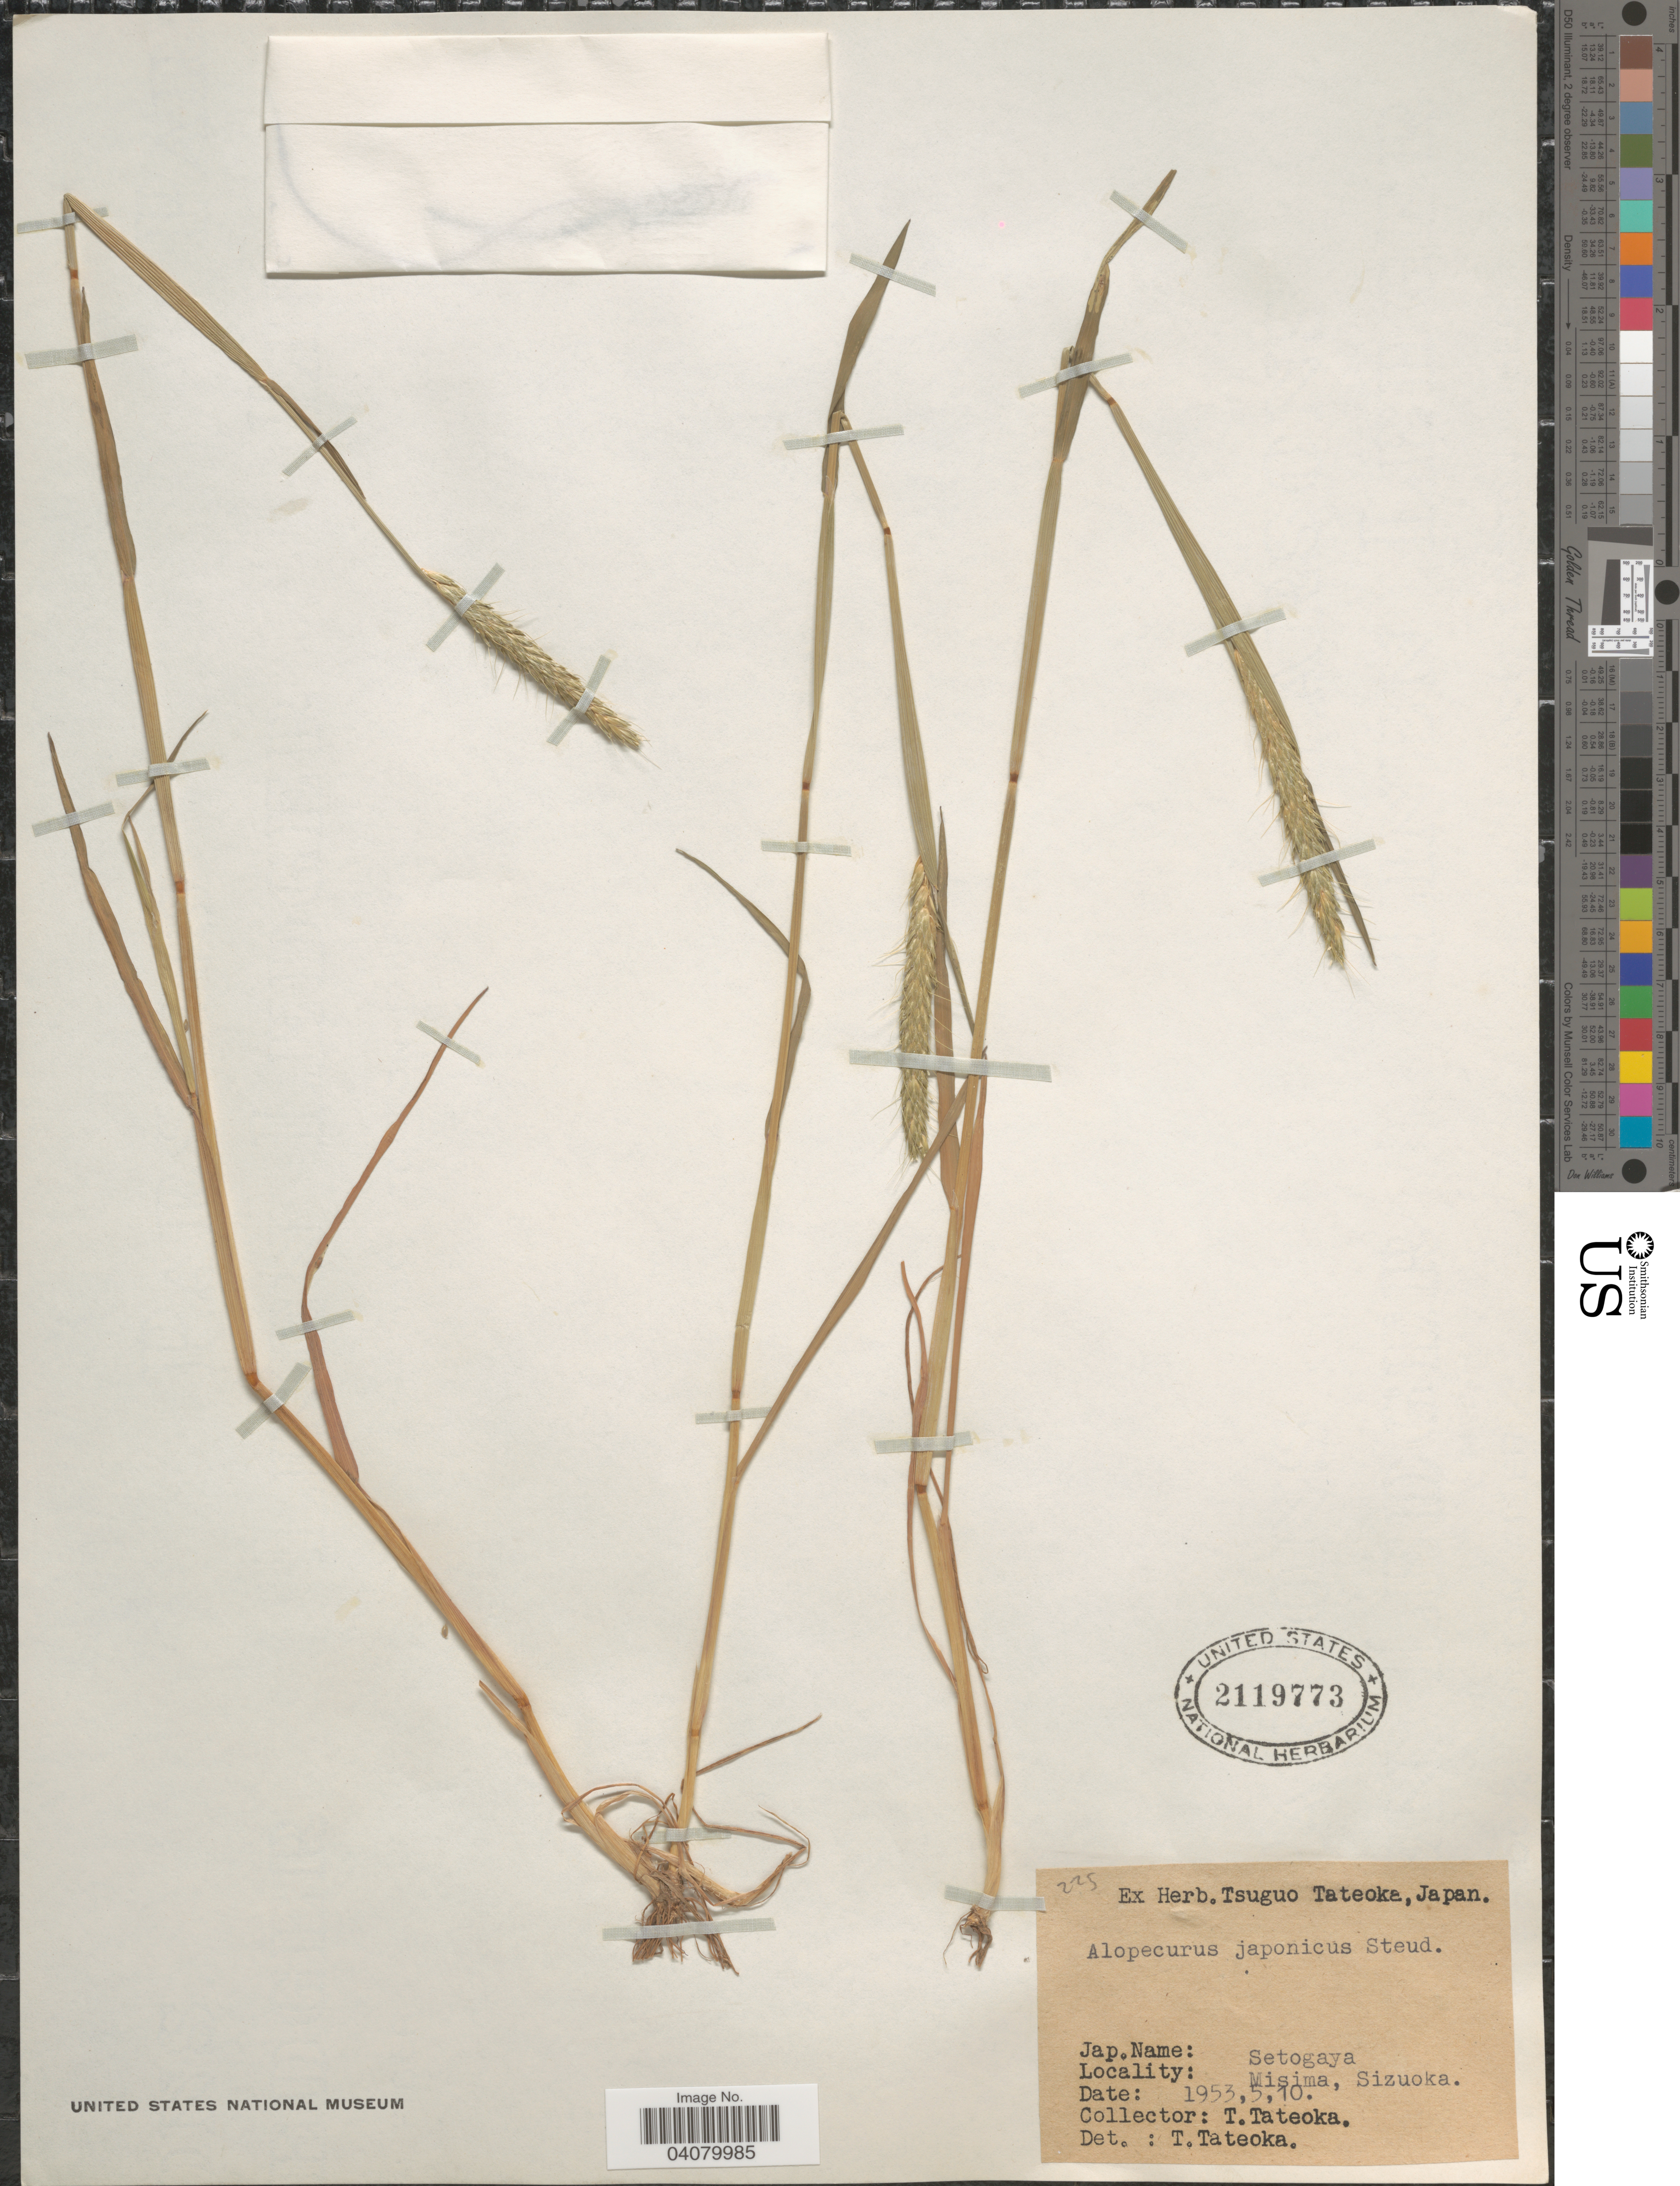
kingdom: Plantae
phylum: Tracheophyta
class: Liliopsida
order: Poales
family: Poaceae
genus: Alopecurus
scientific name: Alopecurus japonicus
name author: Steud.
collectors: T. Tateoka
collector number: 225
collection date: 1953-05-10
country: Japan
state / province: Sizuoka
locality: Misima.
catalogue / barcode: US 2119773